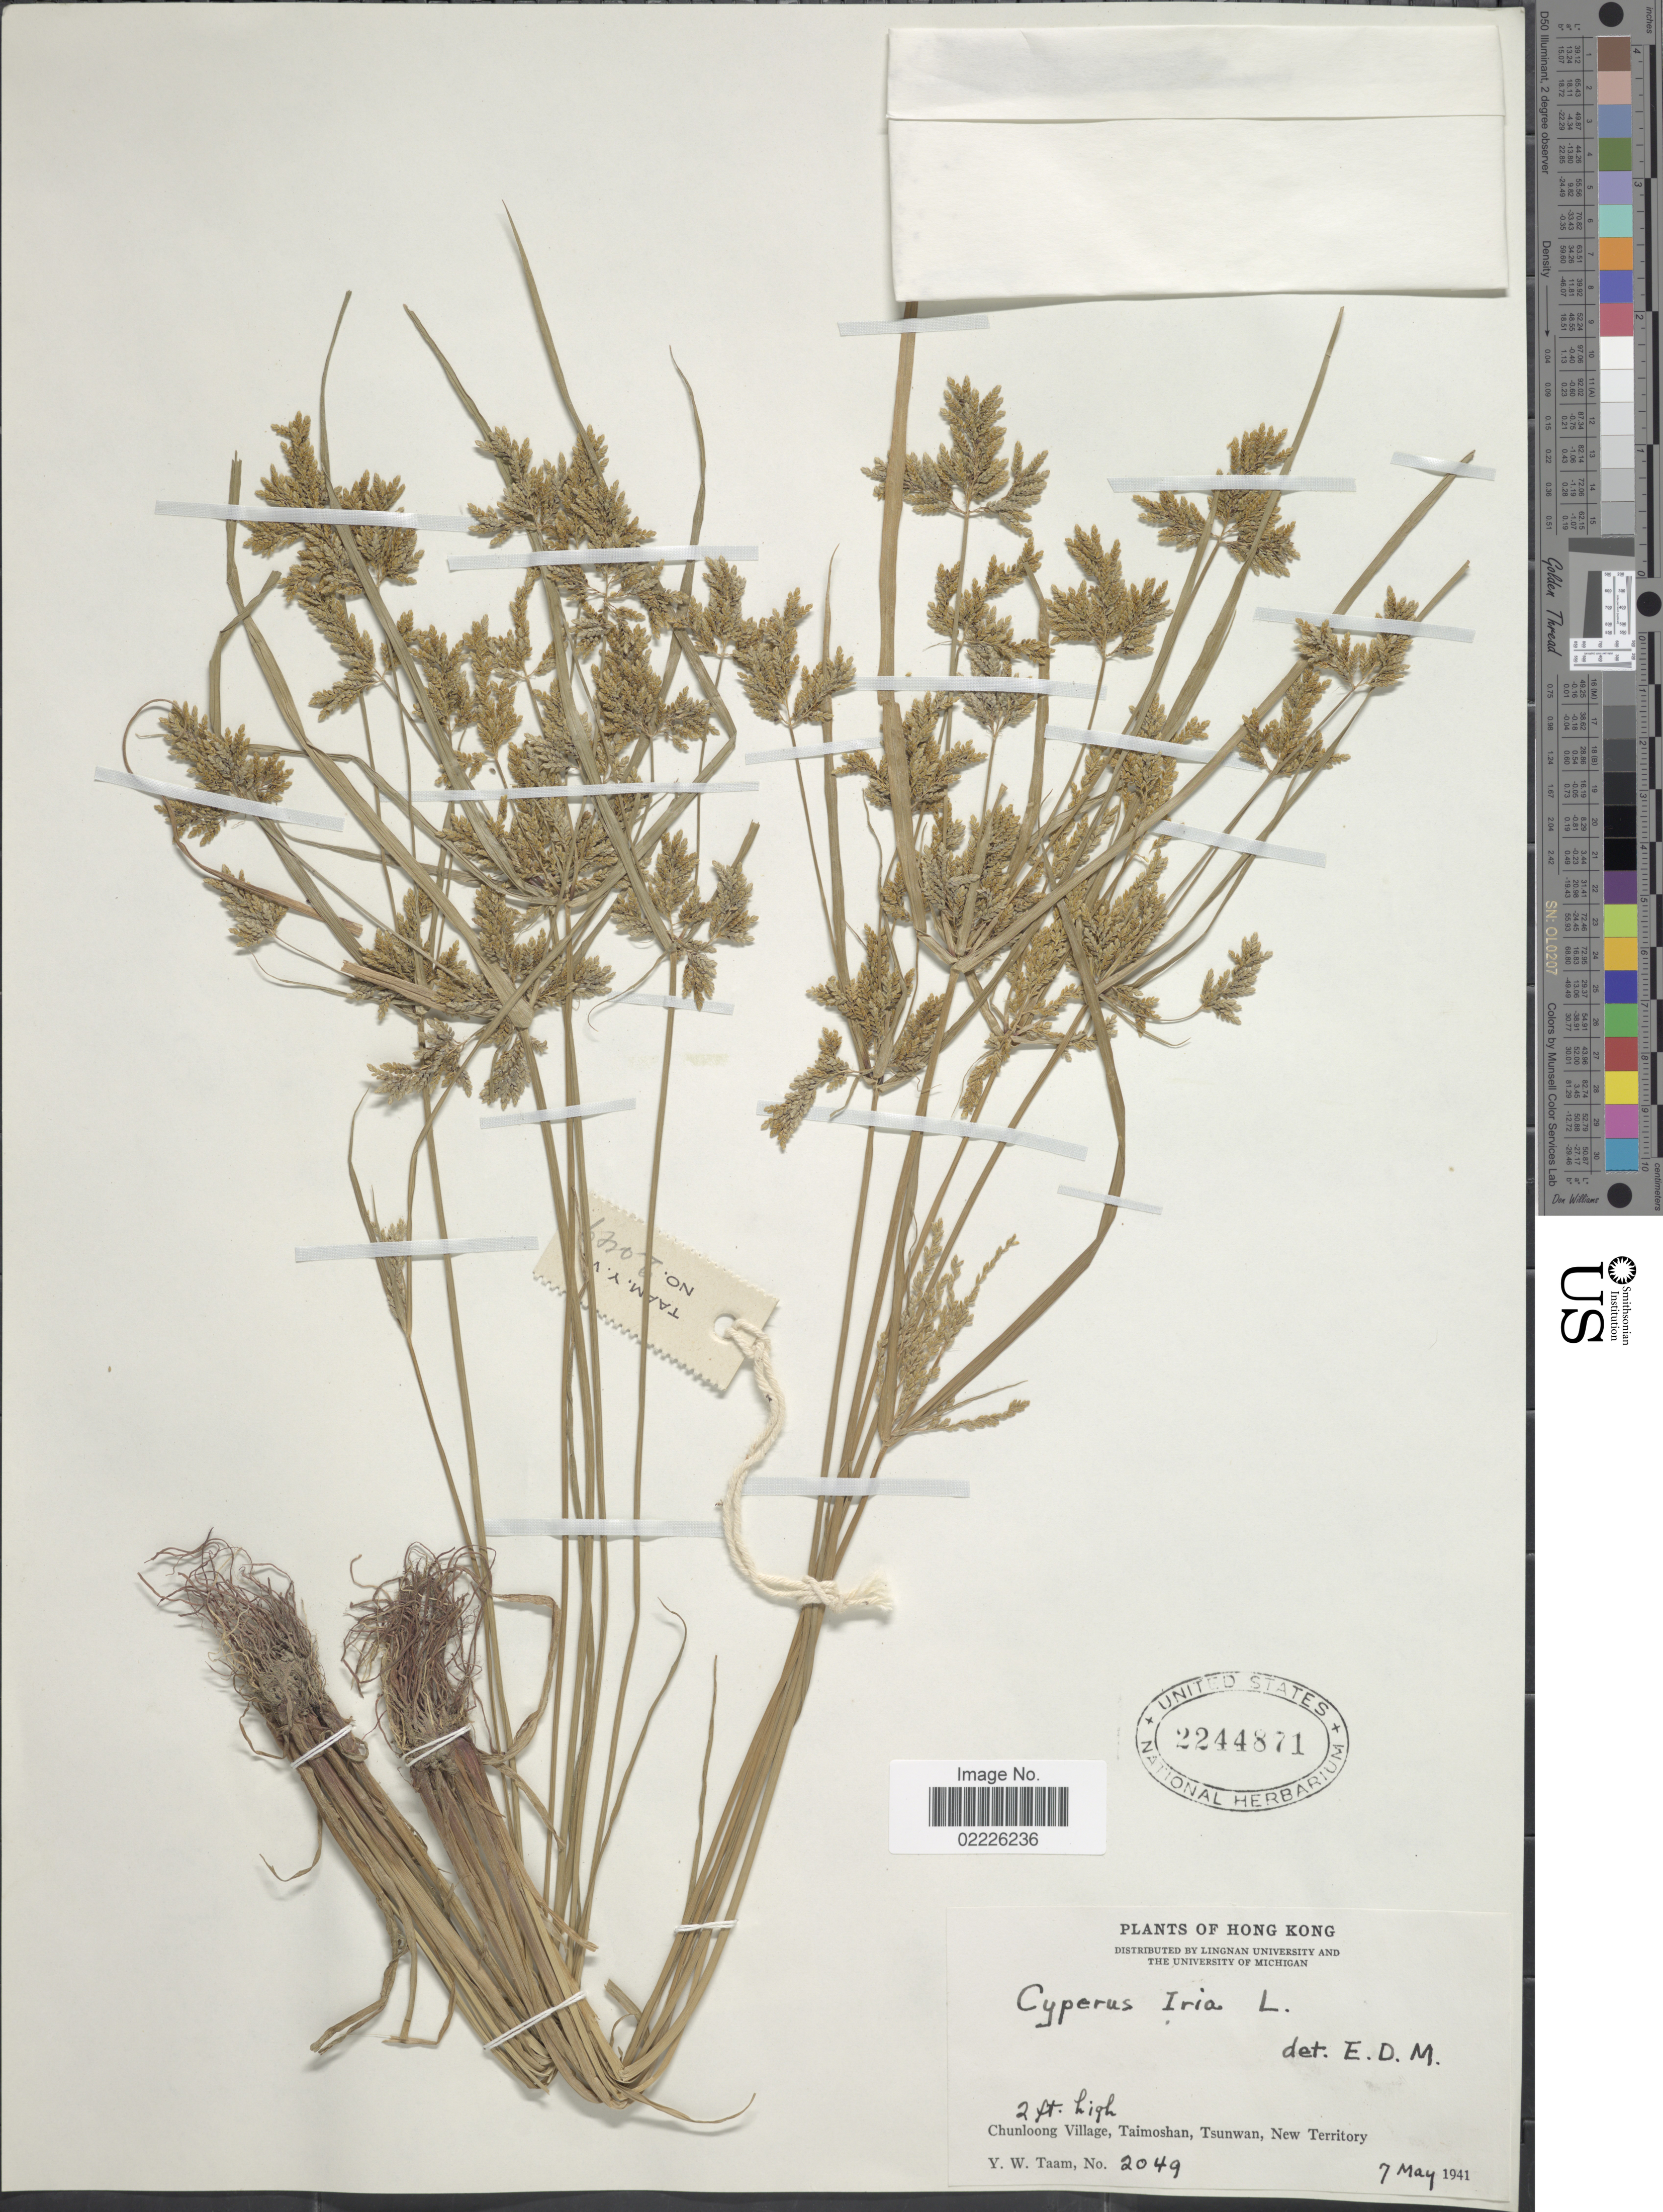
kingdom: Plantae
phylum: Tracheophyta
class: Liliopsida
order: Poales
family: Cyperaceae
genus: Cyperus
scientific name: Cyperus iria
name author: L.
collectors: Y. W. Taam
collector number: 2049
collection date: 1941-05-07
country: China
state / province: Hong Kong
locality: Hong Kong, Chunloong Village, Taimoshan, Tsunwan, New Territory.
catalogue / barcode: US 2244871